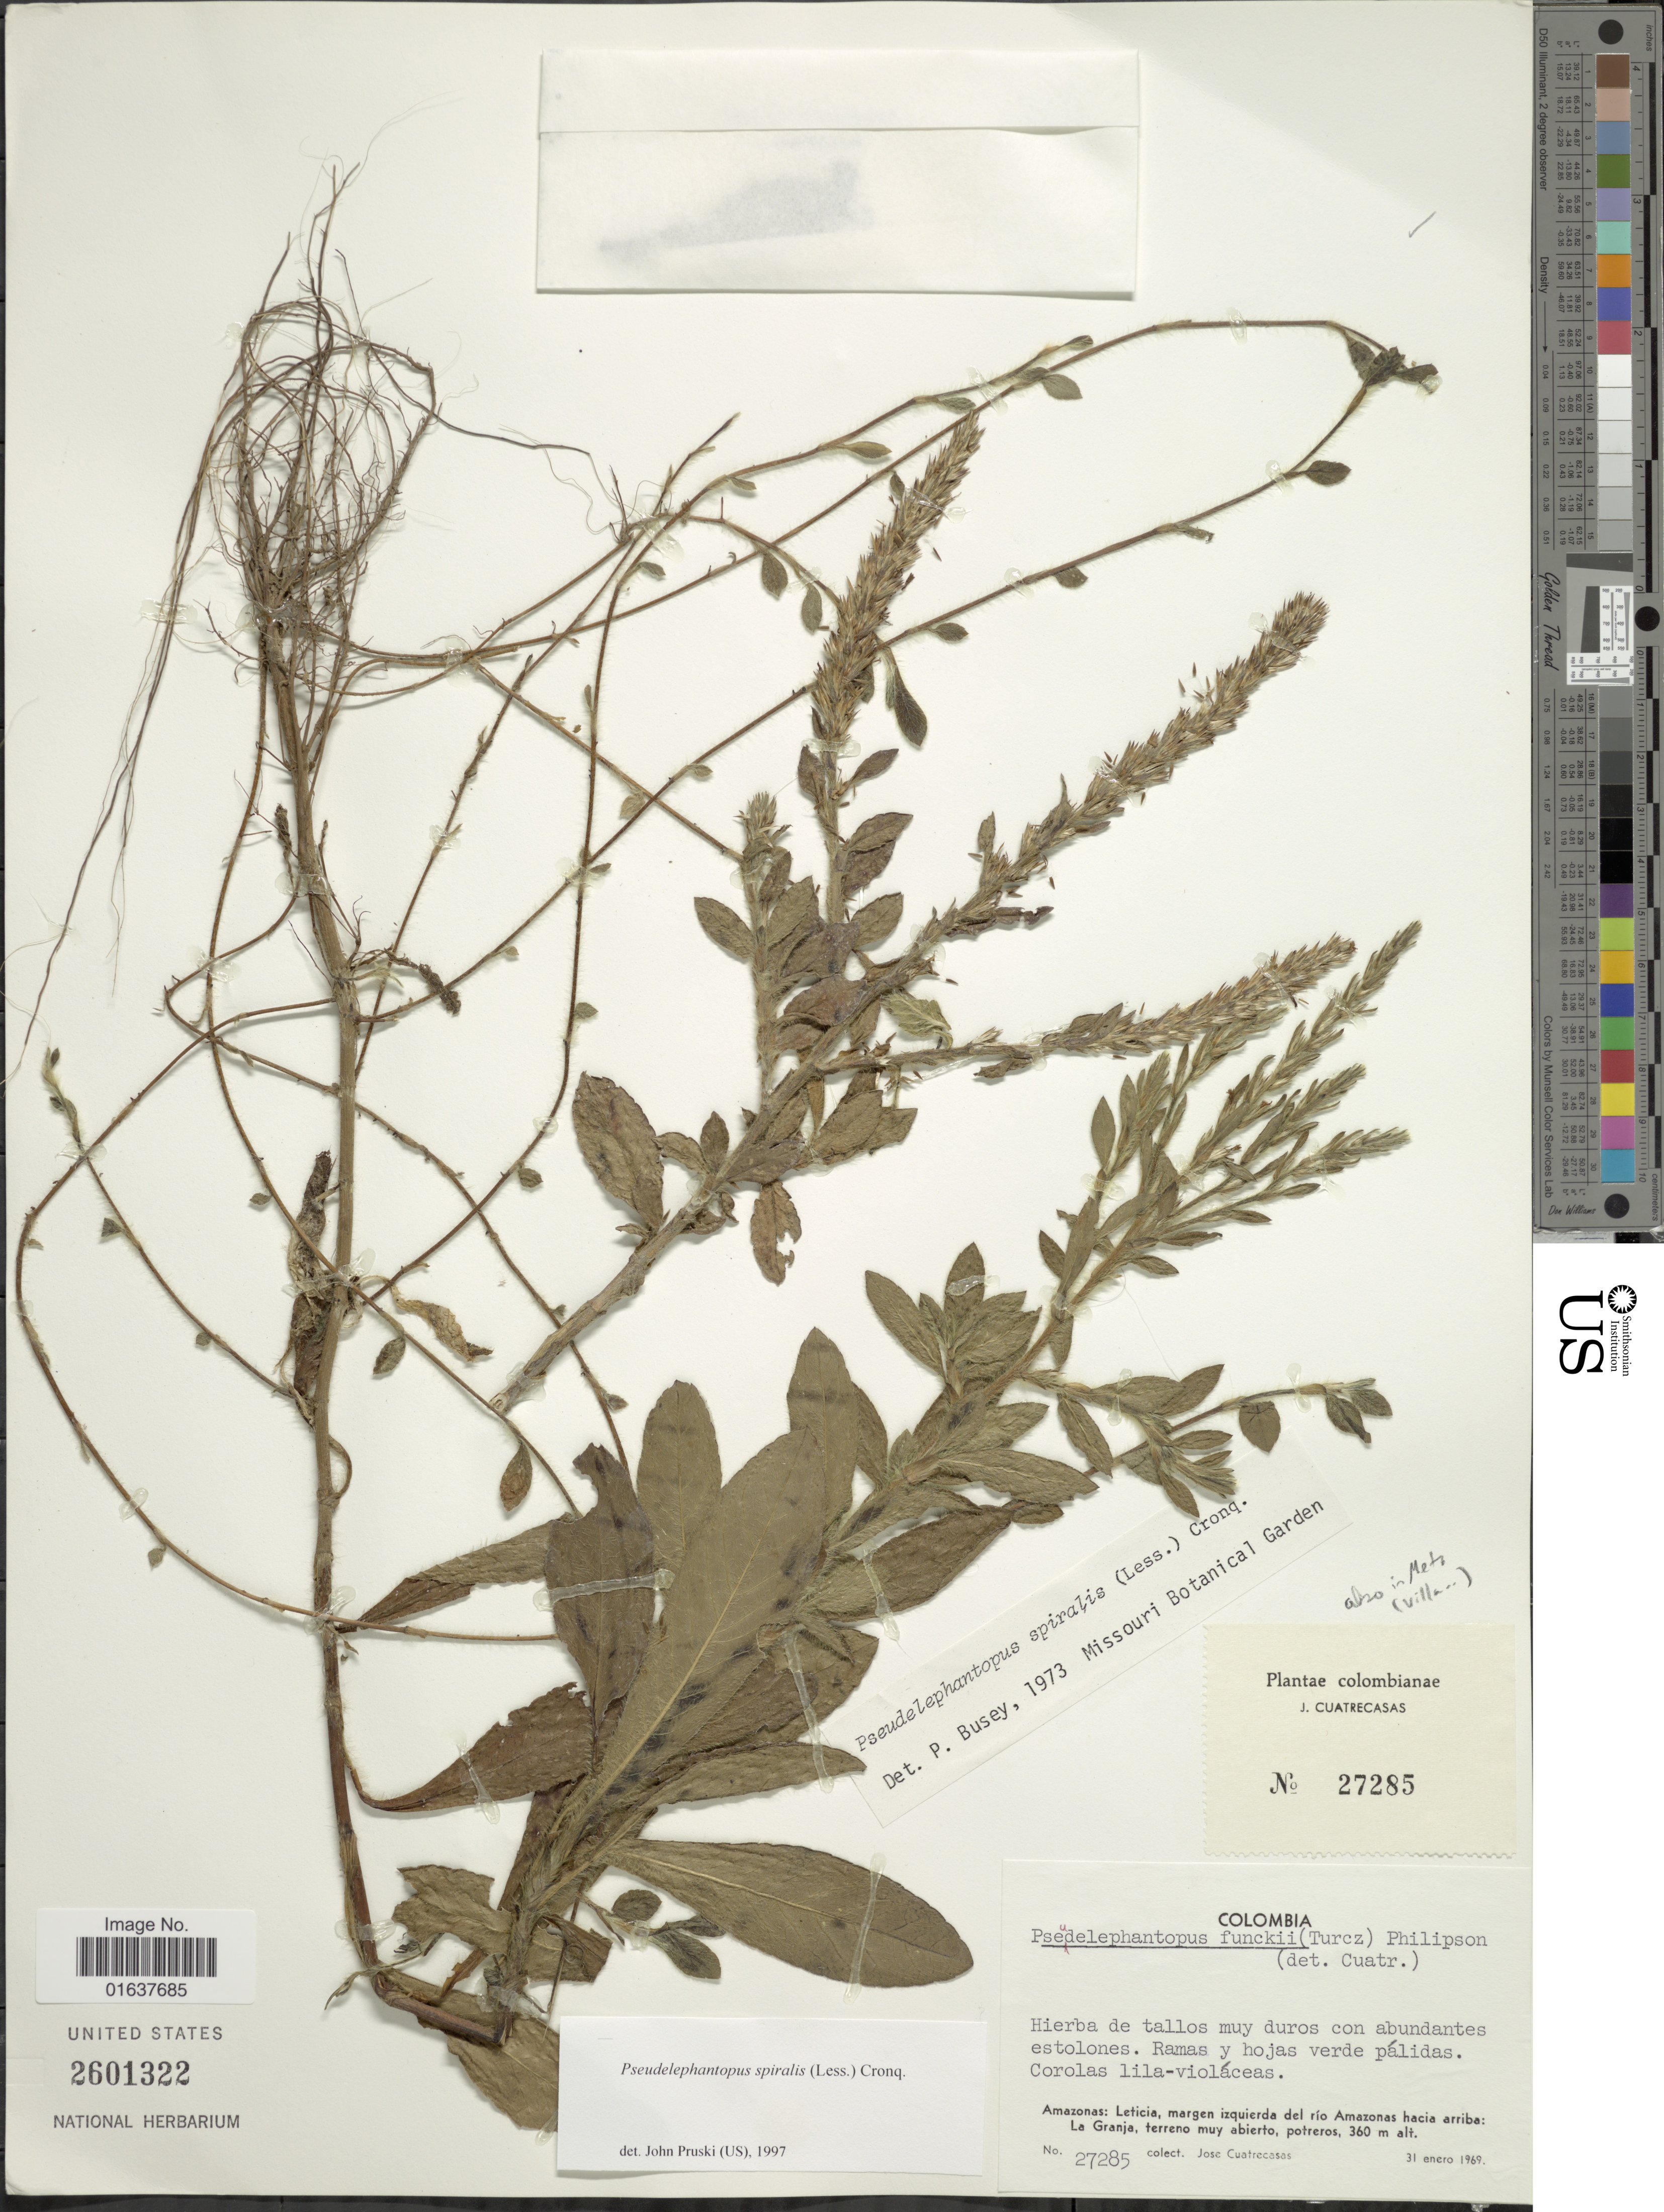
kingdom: Plantae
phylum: Tracheophyta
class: Magnoliopsida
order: Asterales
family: Asteraceae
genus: Pseudelephantopus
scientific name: Pseudelephantopus spiralis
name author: (Less.) Cronquist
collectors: J. Cuatrecasas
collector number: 27285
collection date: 1969-01-31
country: Colombia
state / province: Amazônas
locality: Amazona: Leticia, margen izquierda del rio Amazonas hacia arriba: La Granja, terreno muy abierto, potreros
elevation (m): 360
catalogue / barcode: US 2601322